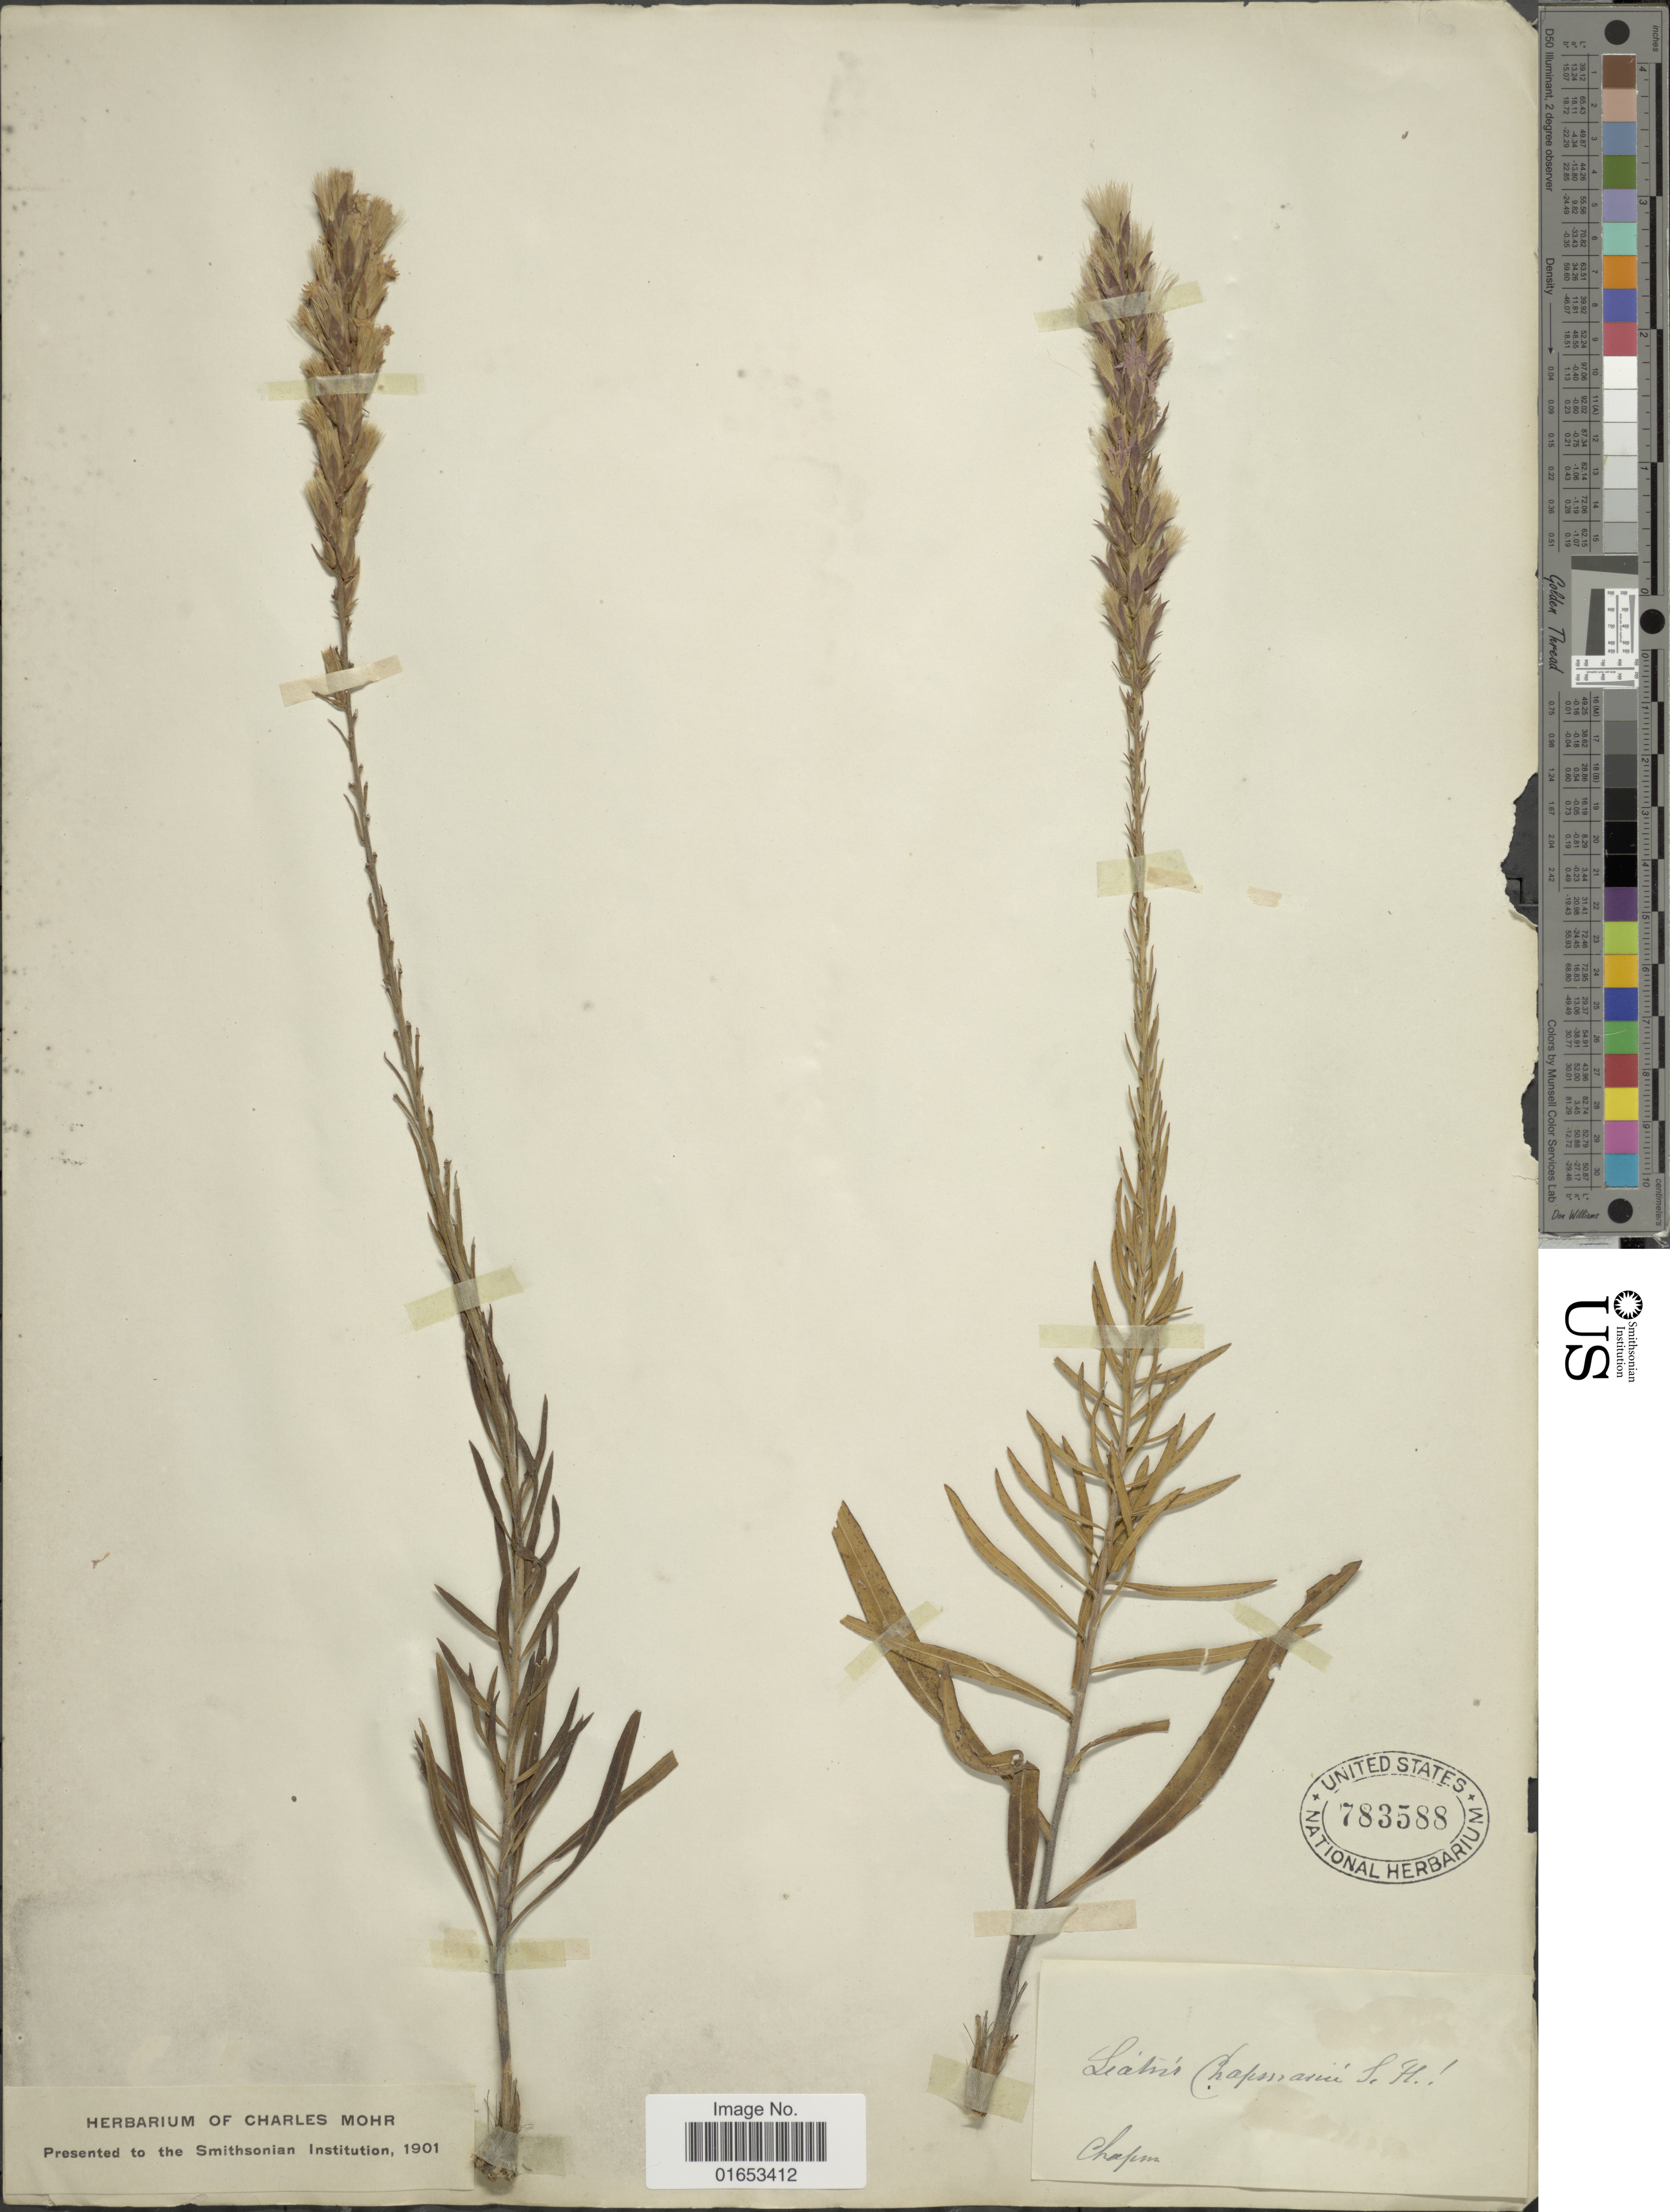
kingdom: Plantae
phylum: Tracheophyta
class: Magnoliopsida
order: Asterales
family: Asteraceae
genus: Liatris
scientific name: Liatris chapmanii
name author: Torr. & A. Gray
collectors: A. Chapman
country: United States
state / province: Alabama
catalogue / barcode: US 783588